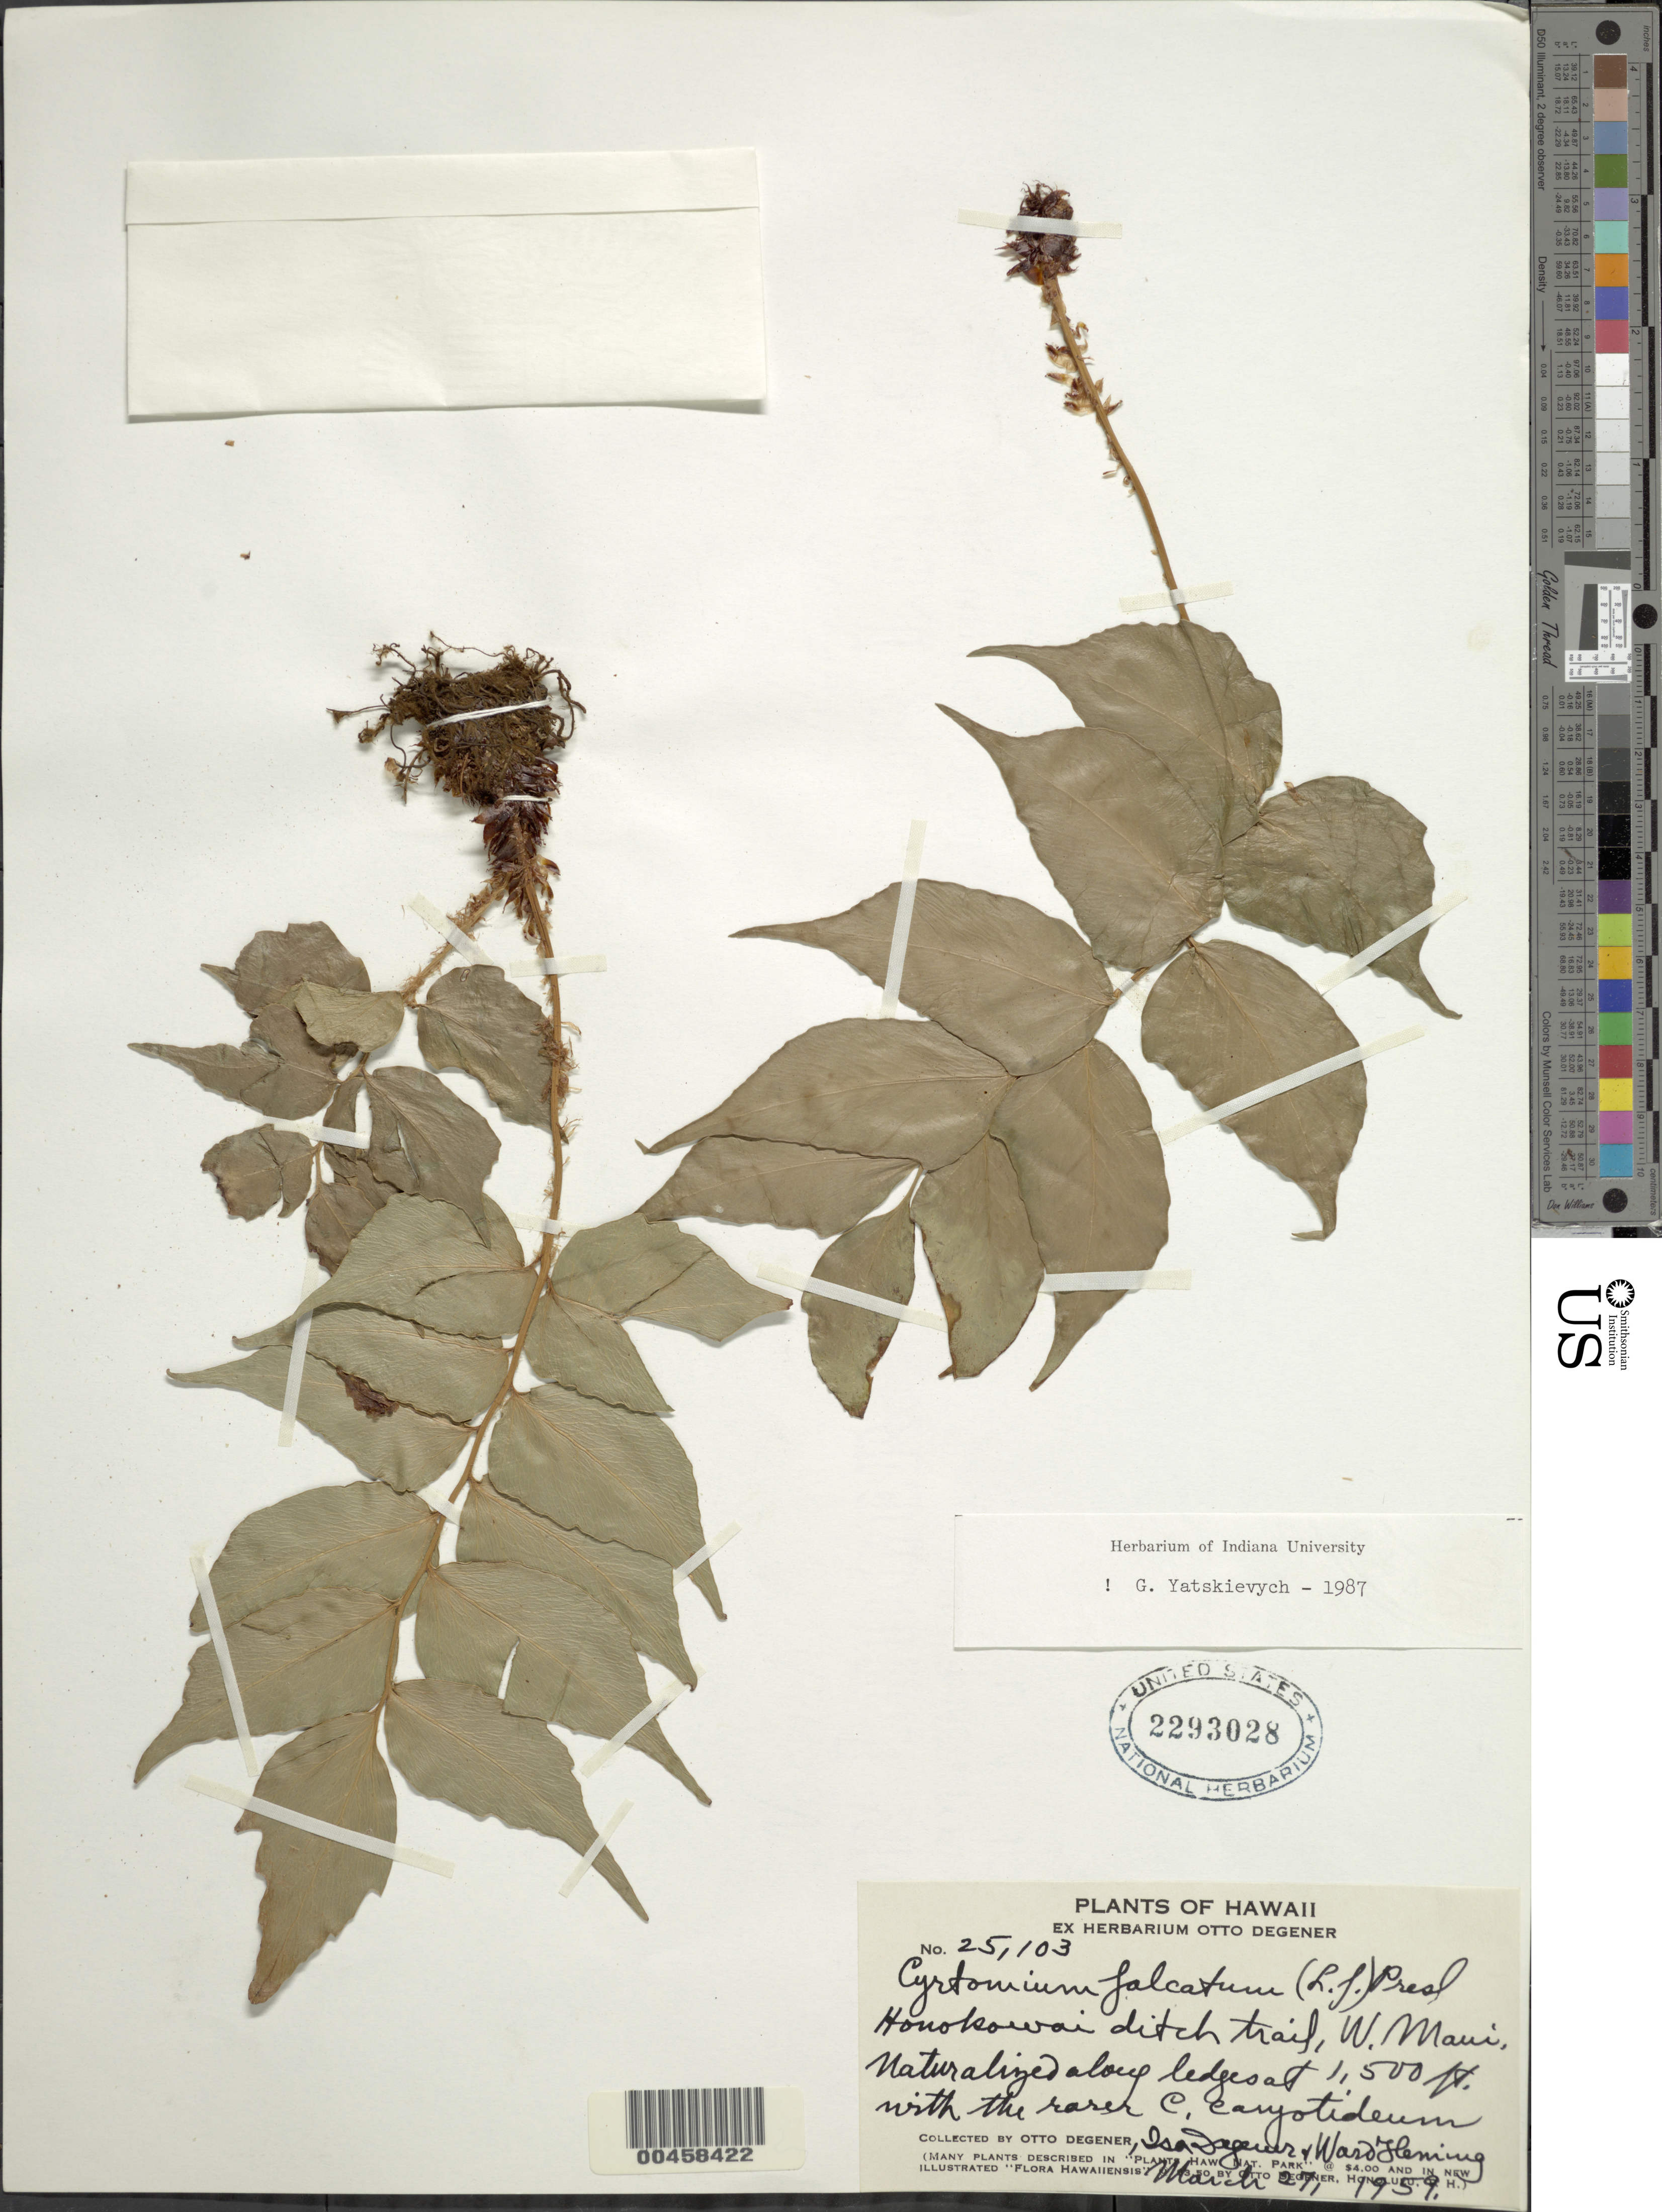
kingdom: Plantae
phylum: Tracheophyta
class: Polypodiopsida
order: Polypodiales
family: Dryopteridaceae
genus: Cyrtomium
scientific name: Cyrtomium falcatum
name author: (L. f.) C. Presl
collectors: O. Degener, I. Degener & W. Fleming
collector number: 25103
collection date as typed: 27 Mar 1959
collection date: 1959-03-27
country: United States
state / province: Hawaii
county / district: Maui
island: Maui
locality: Honokowai ditch trail, W Maui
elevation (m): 457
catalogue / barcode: US 2293028